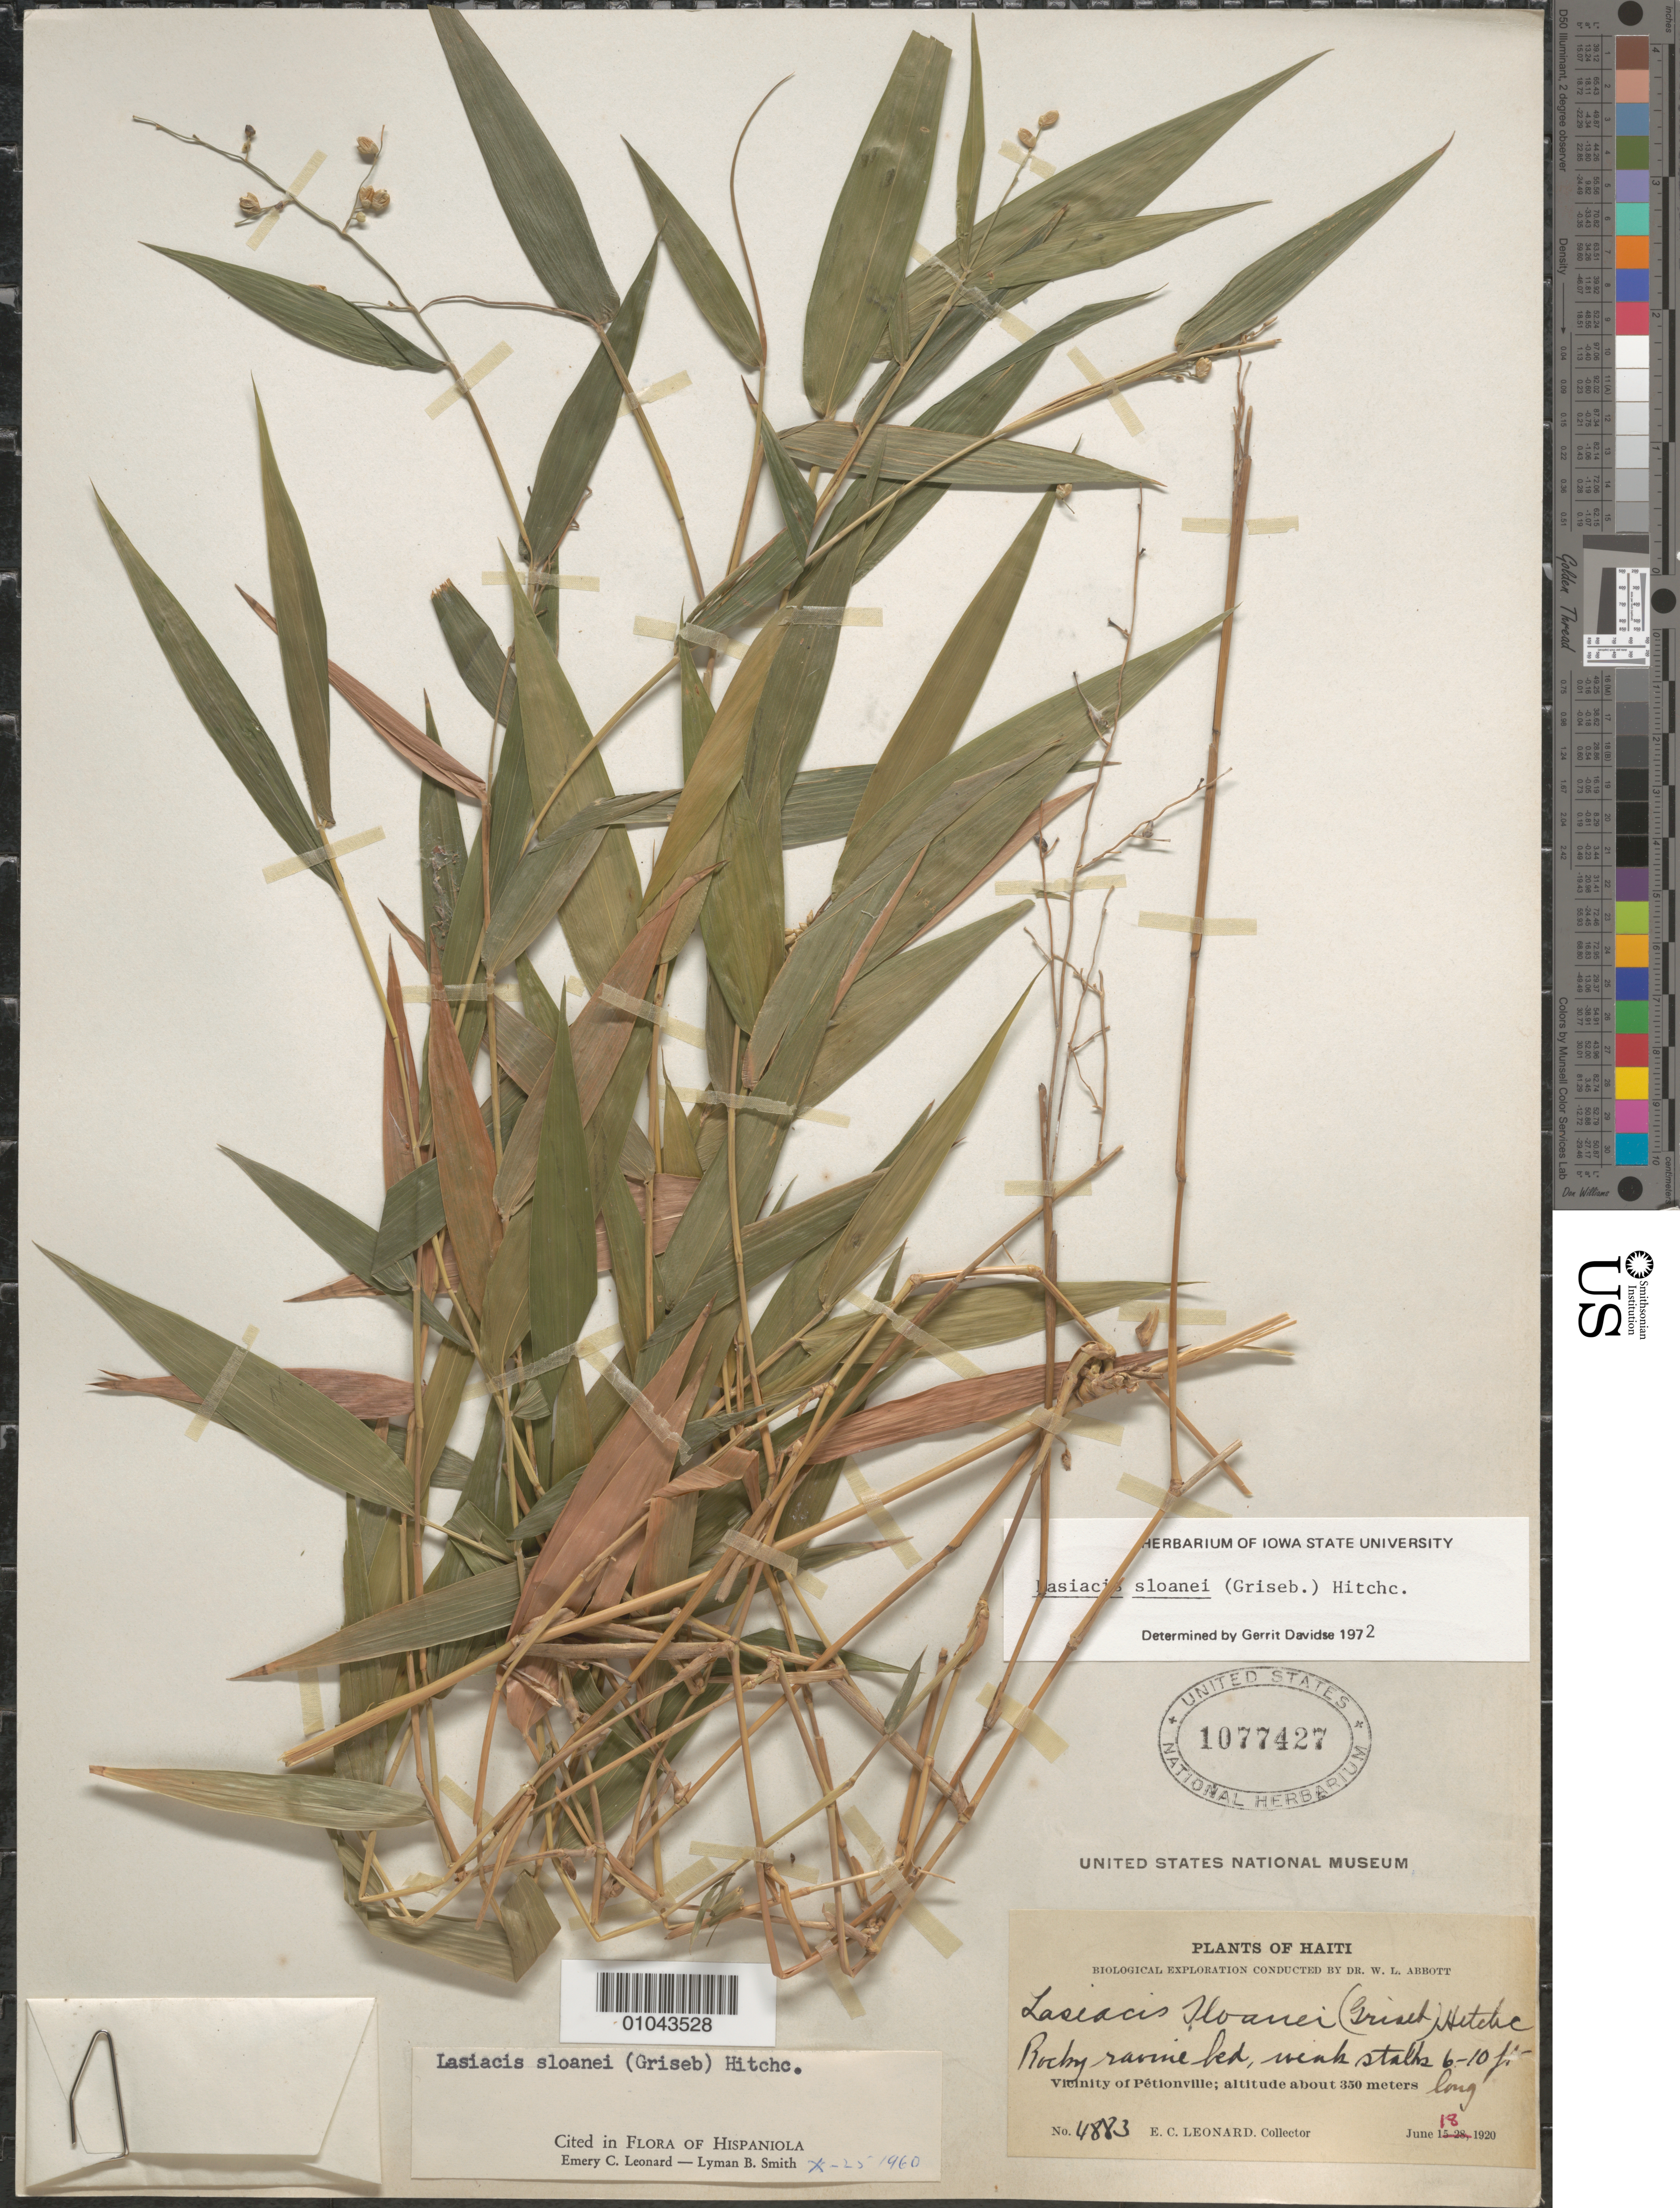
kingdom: Plantae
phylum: Tracheophyta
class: Liliopsida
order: Poales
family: Poaceae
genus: Lasiacis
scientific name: Lasiacis sloanei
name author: (Griseb.) Hitchc.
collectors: E. C. Leonard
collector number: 4883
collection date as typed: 18 Jun 1920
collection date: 1920-06-18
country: Haiti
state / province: Óuest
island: Hispaniola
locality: Vicinity of Petionville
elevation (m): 350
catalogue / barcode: US 1077427